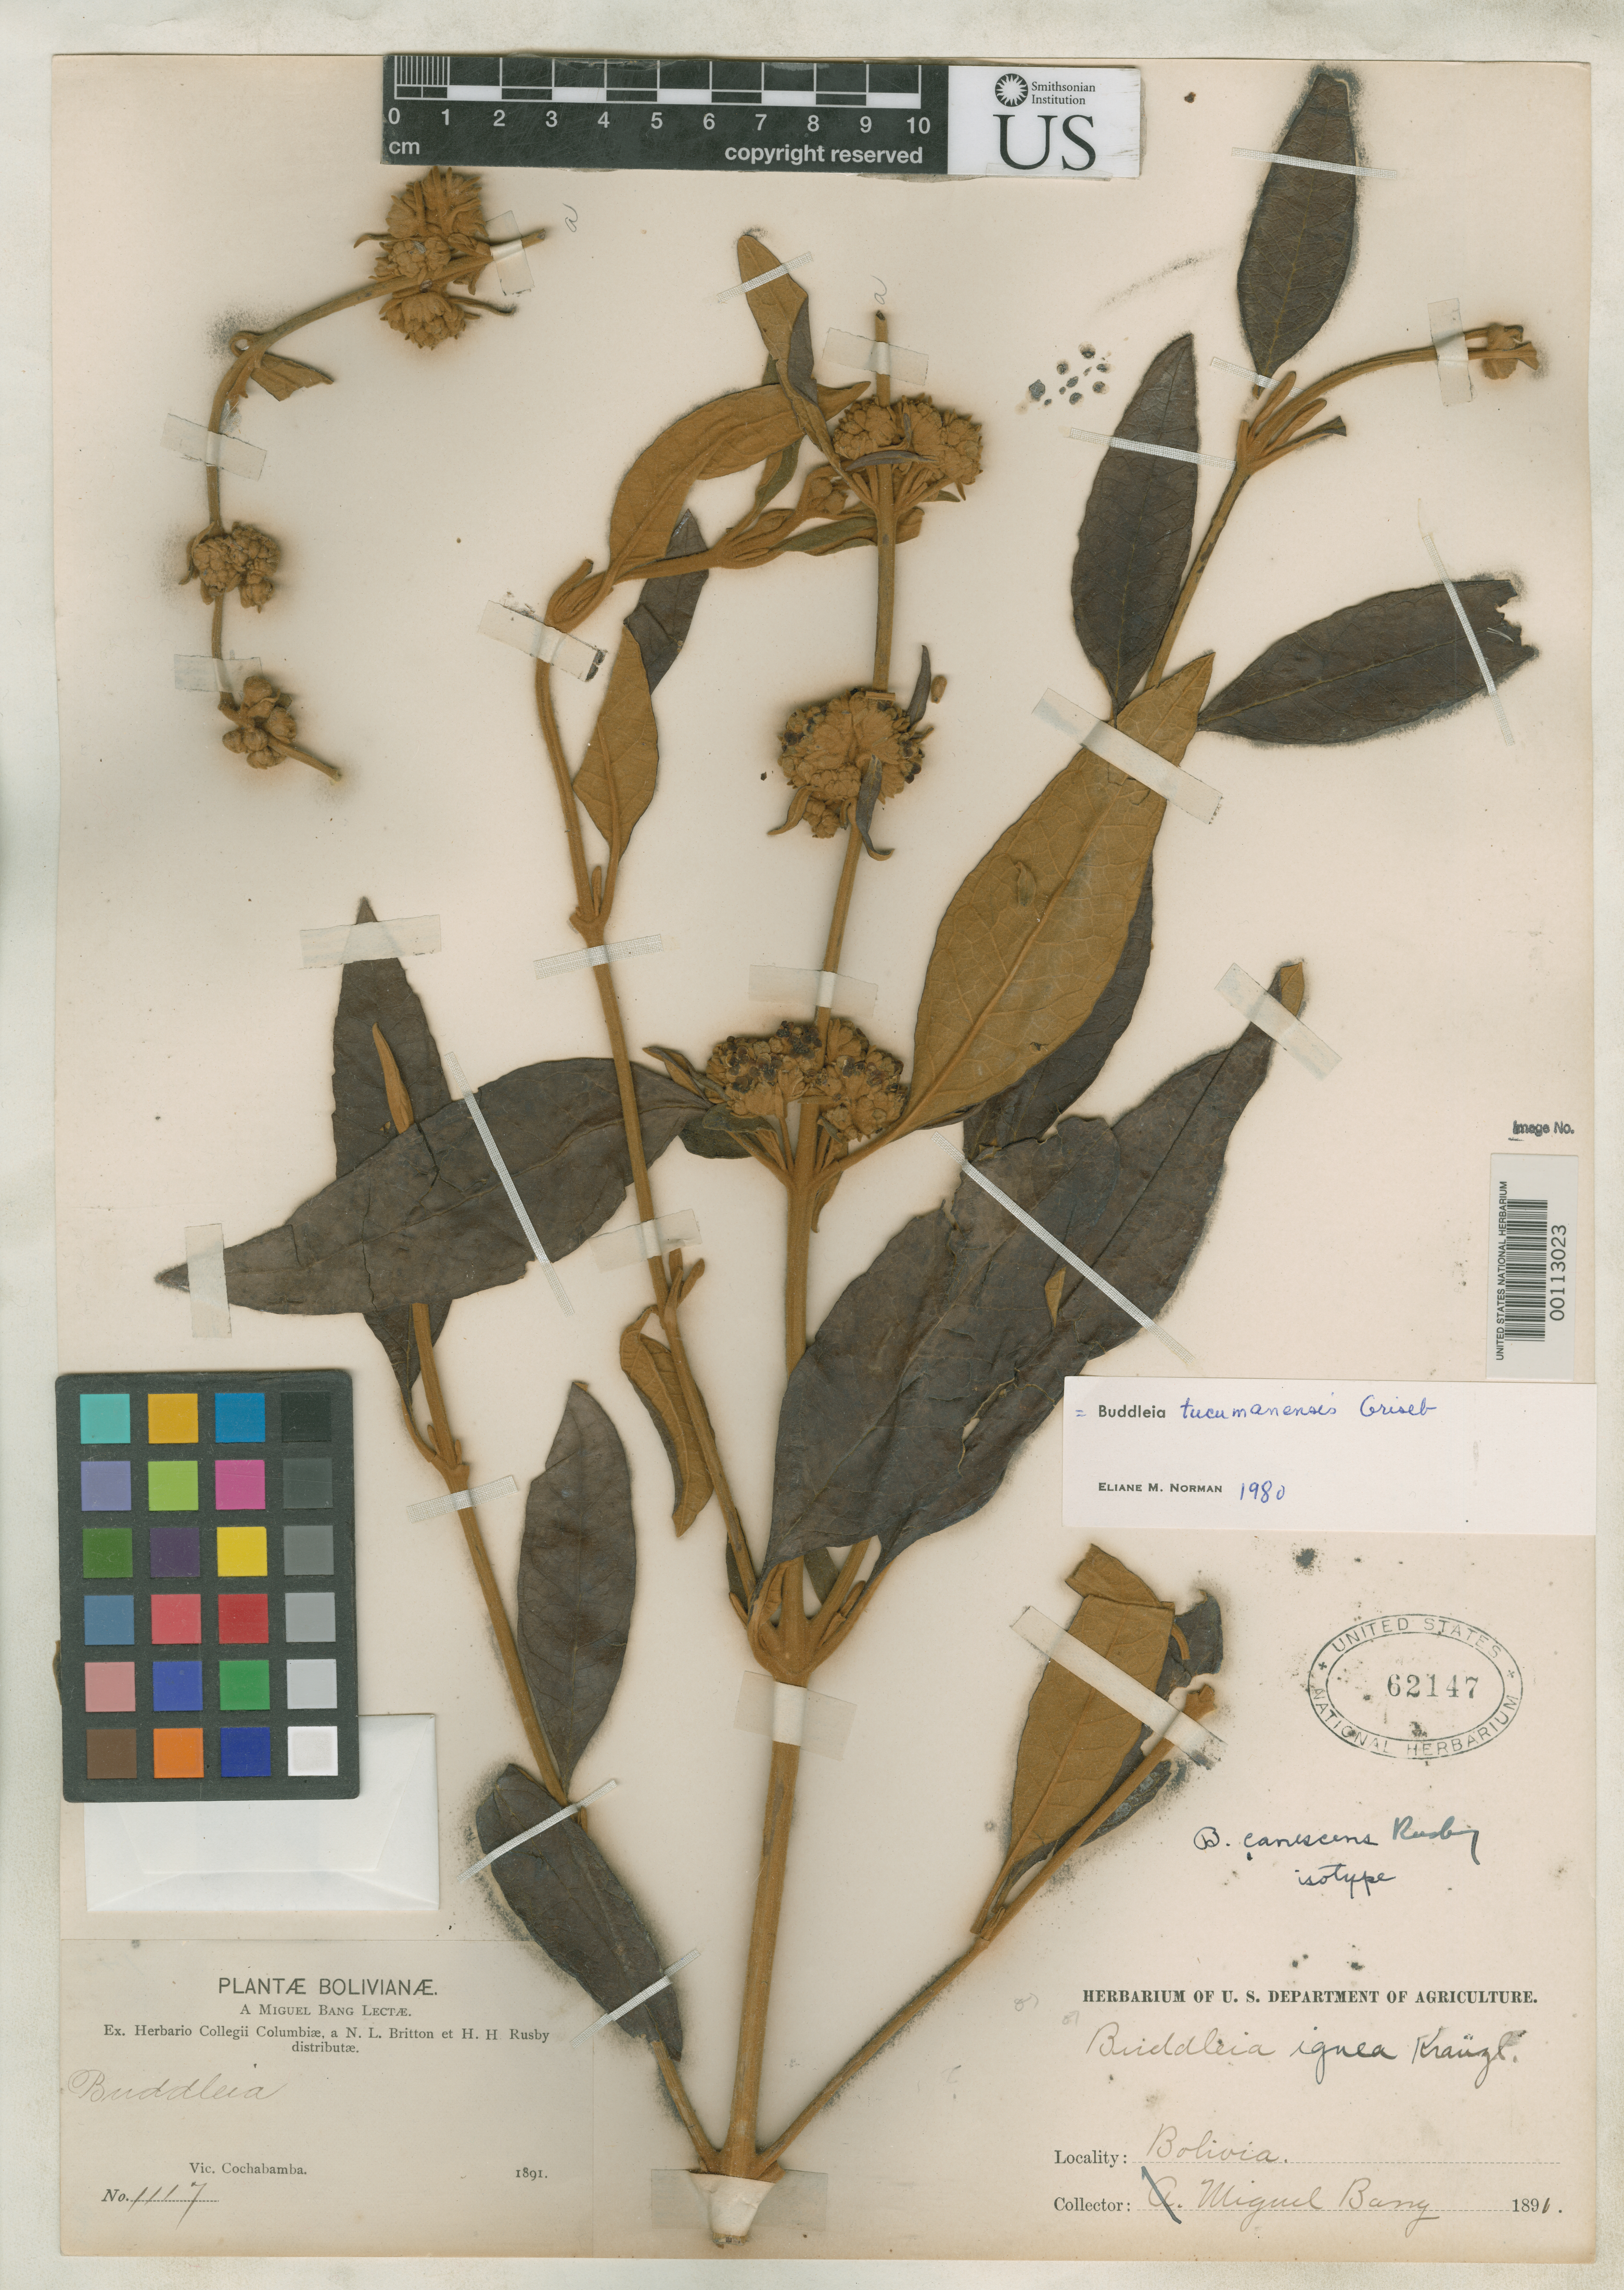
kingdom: Plantae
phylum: Tracheophyta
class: Magnoliopsida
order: Lamiales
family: Scrophulariaceae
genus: Buddleja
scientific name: Buddleja canescens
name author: Rusby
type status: Isotype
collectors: M. Bang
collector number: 1117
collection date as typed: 1891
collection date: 1891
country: Bolivia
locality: Mt. Tunari.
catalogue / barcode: US 62147